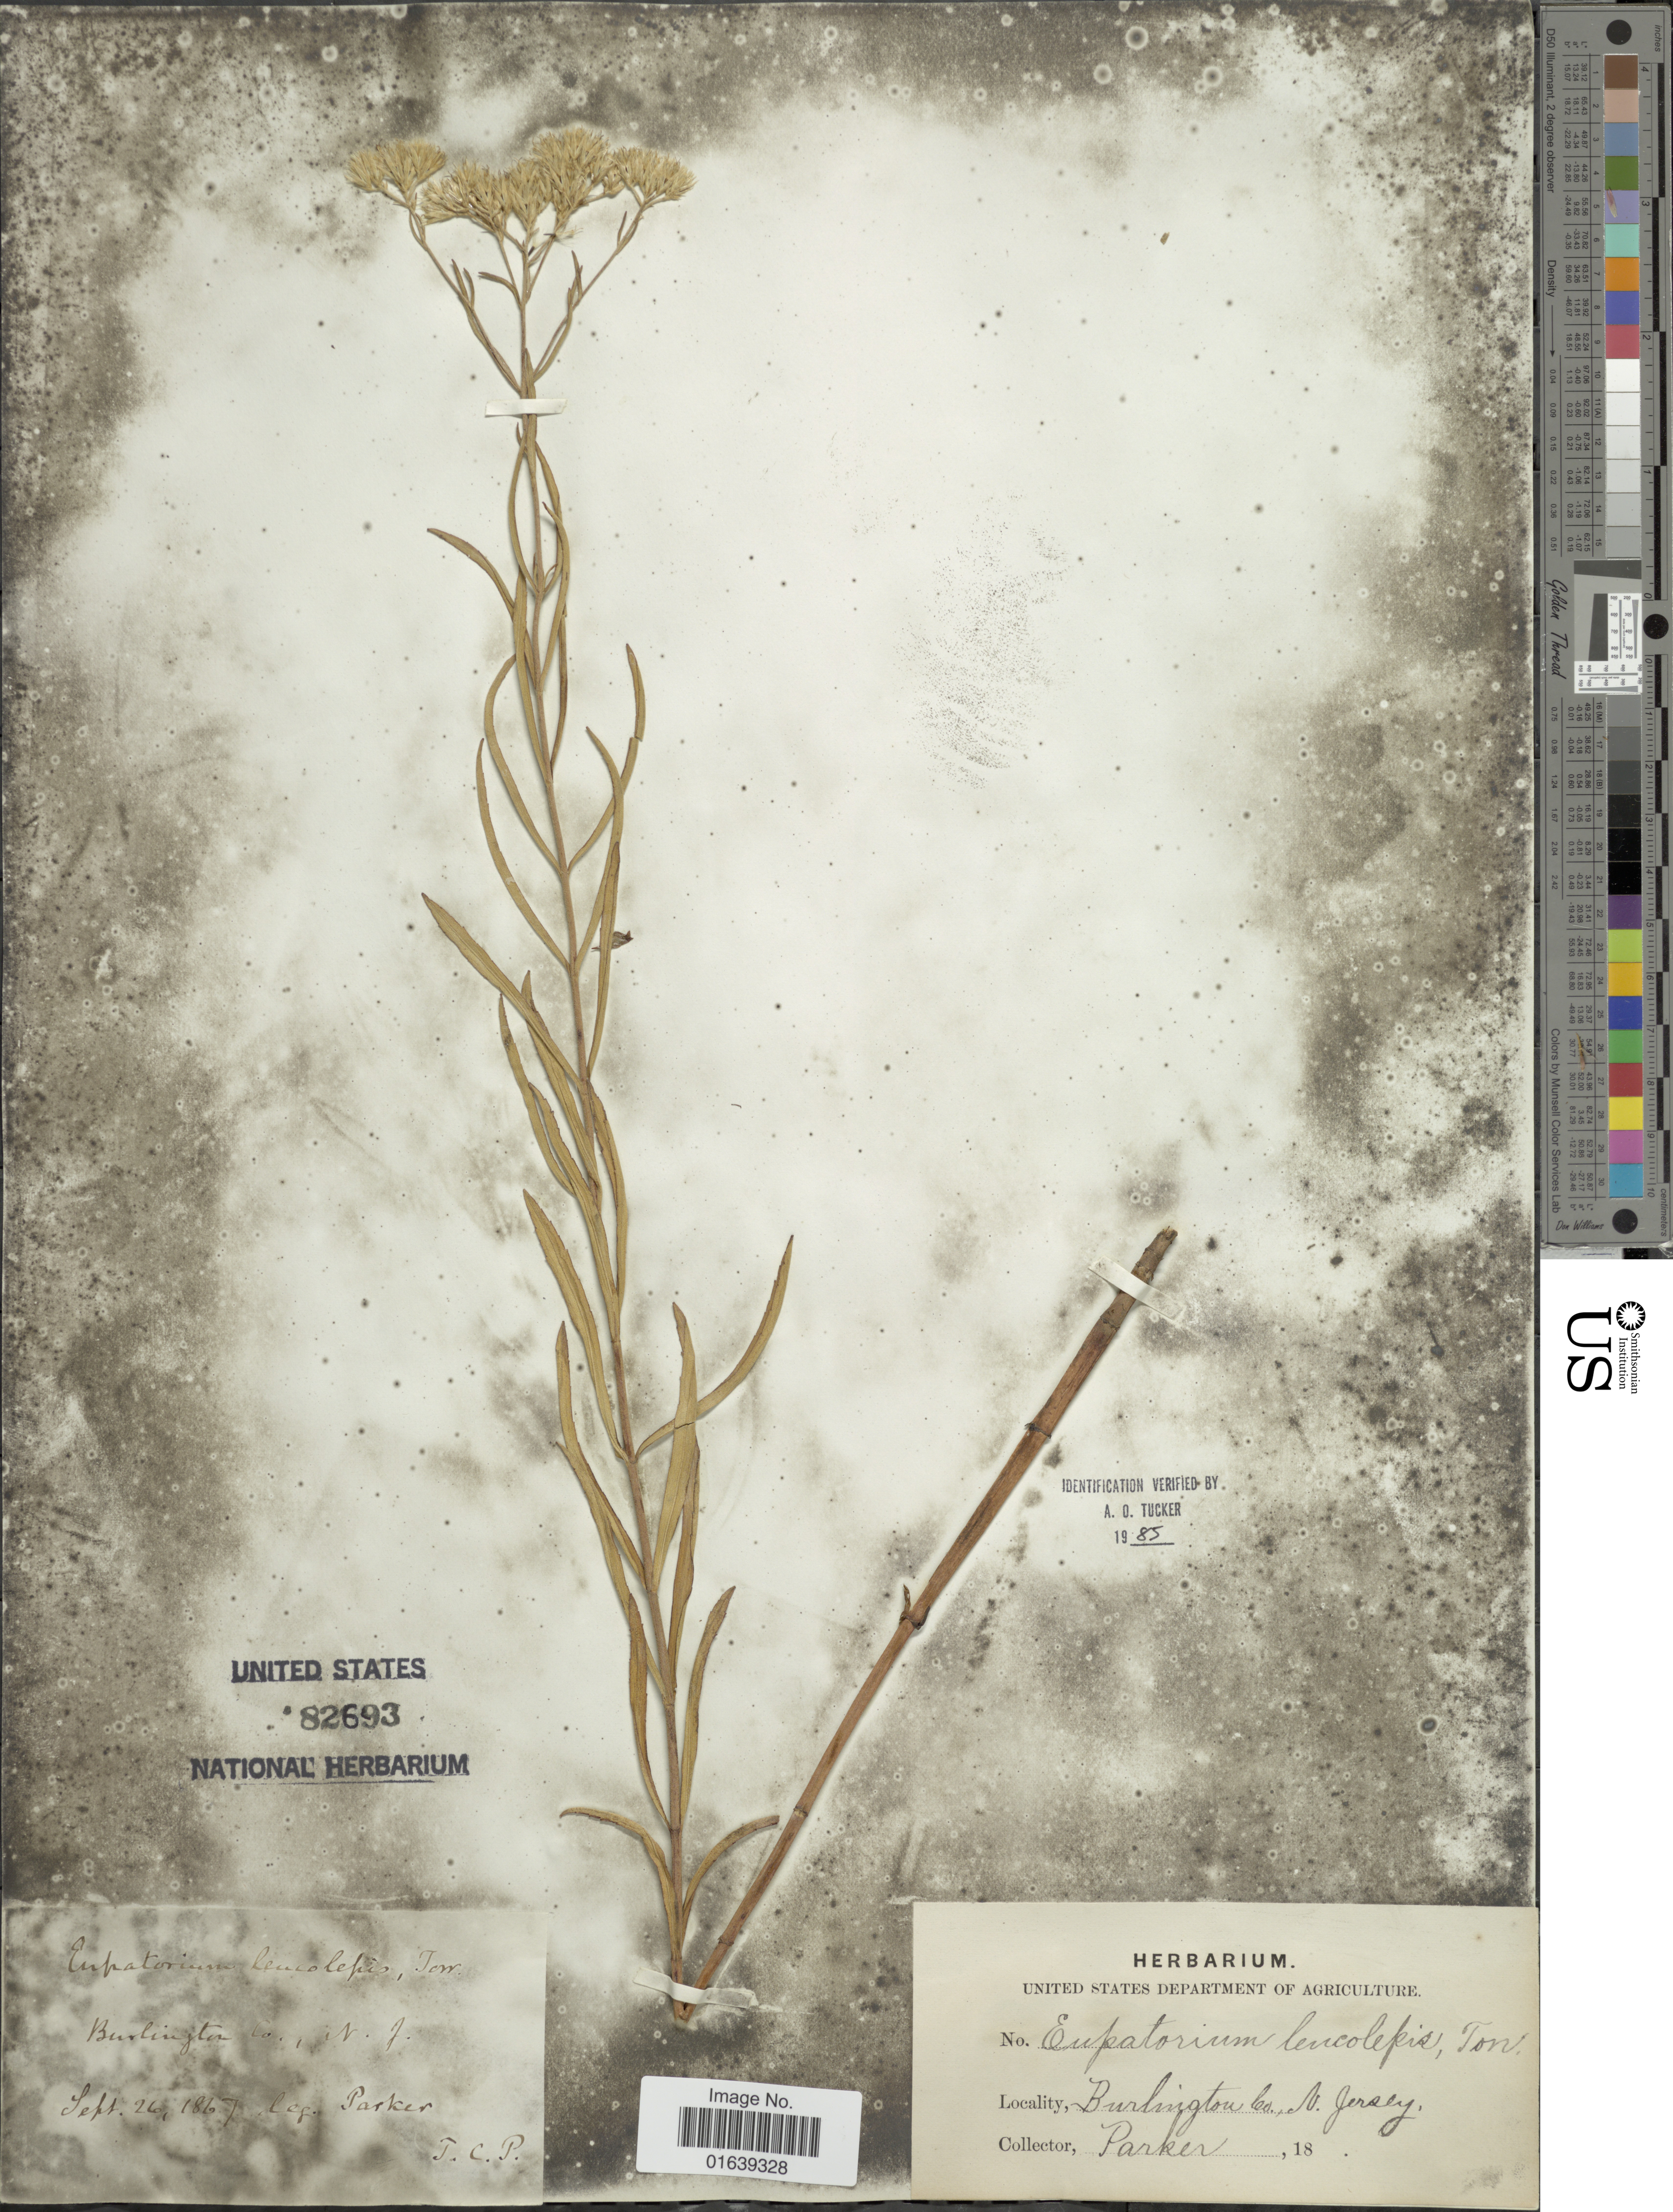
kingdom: Plantae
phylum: Tracheophyta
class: Magnoliopsida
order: Asterales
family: Asteraceae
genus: Eupatorium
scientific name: Eupatorium leucolepis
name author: (DC.) Torr. & A. Gray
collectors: -. Parker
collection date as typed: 18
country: United States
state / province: New Jersey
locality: Burlington Co.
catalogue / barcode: US 82693